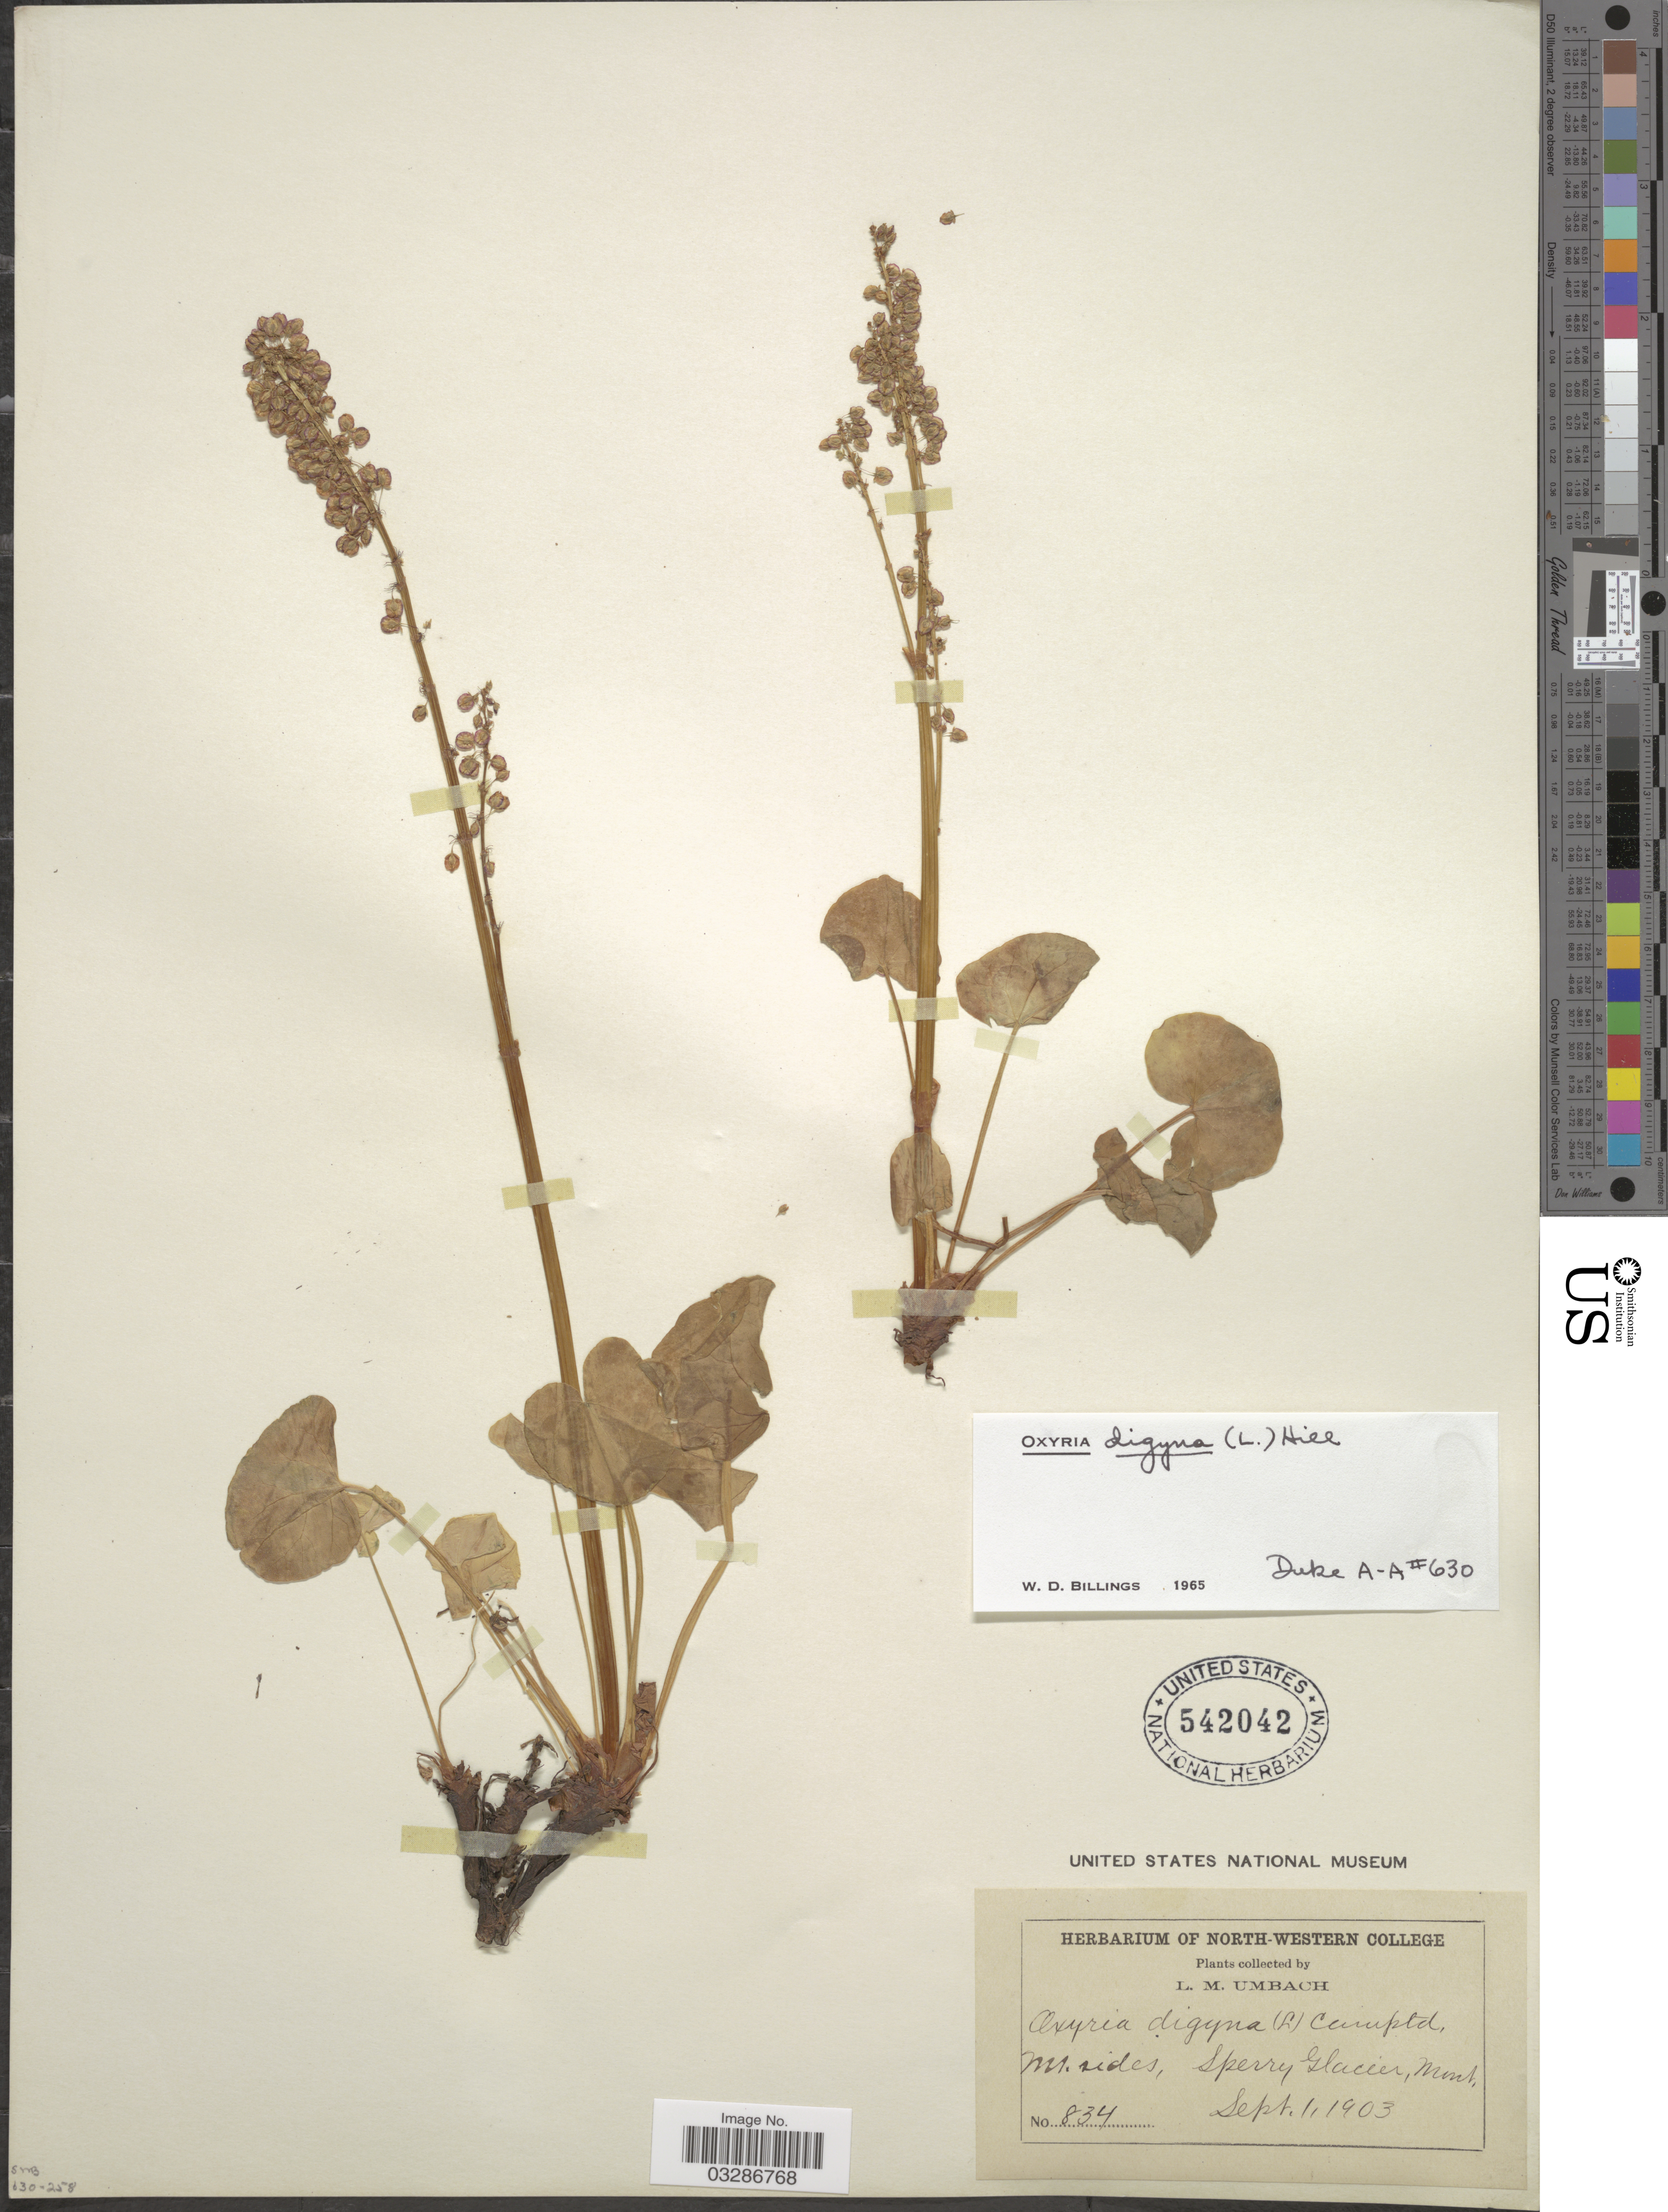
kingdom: Plantae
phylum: Tracheophyta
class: Magnoliopsida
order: Caryophyllales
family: Polygonaceae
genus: Oxyria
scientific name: Oxyria digyna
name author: (L.) Hill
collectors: L. M. Umbach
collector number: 834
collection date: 1903-09-01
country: United States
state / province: Montana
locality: Mt. sides, Sperry Glacier.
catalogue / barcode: US 542042